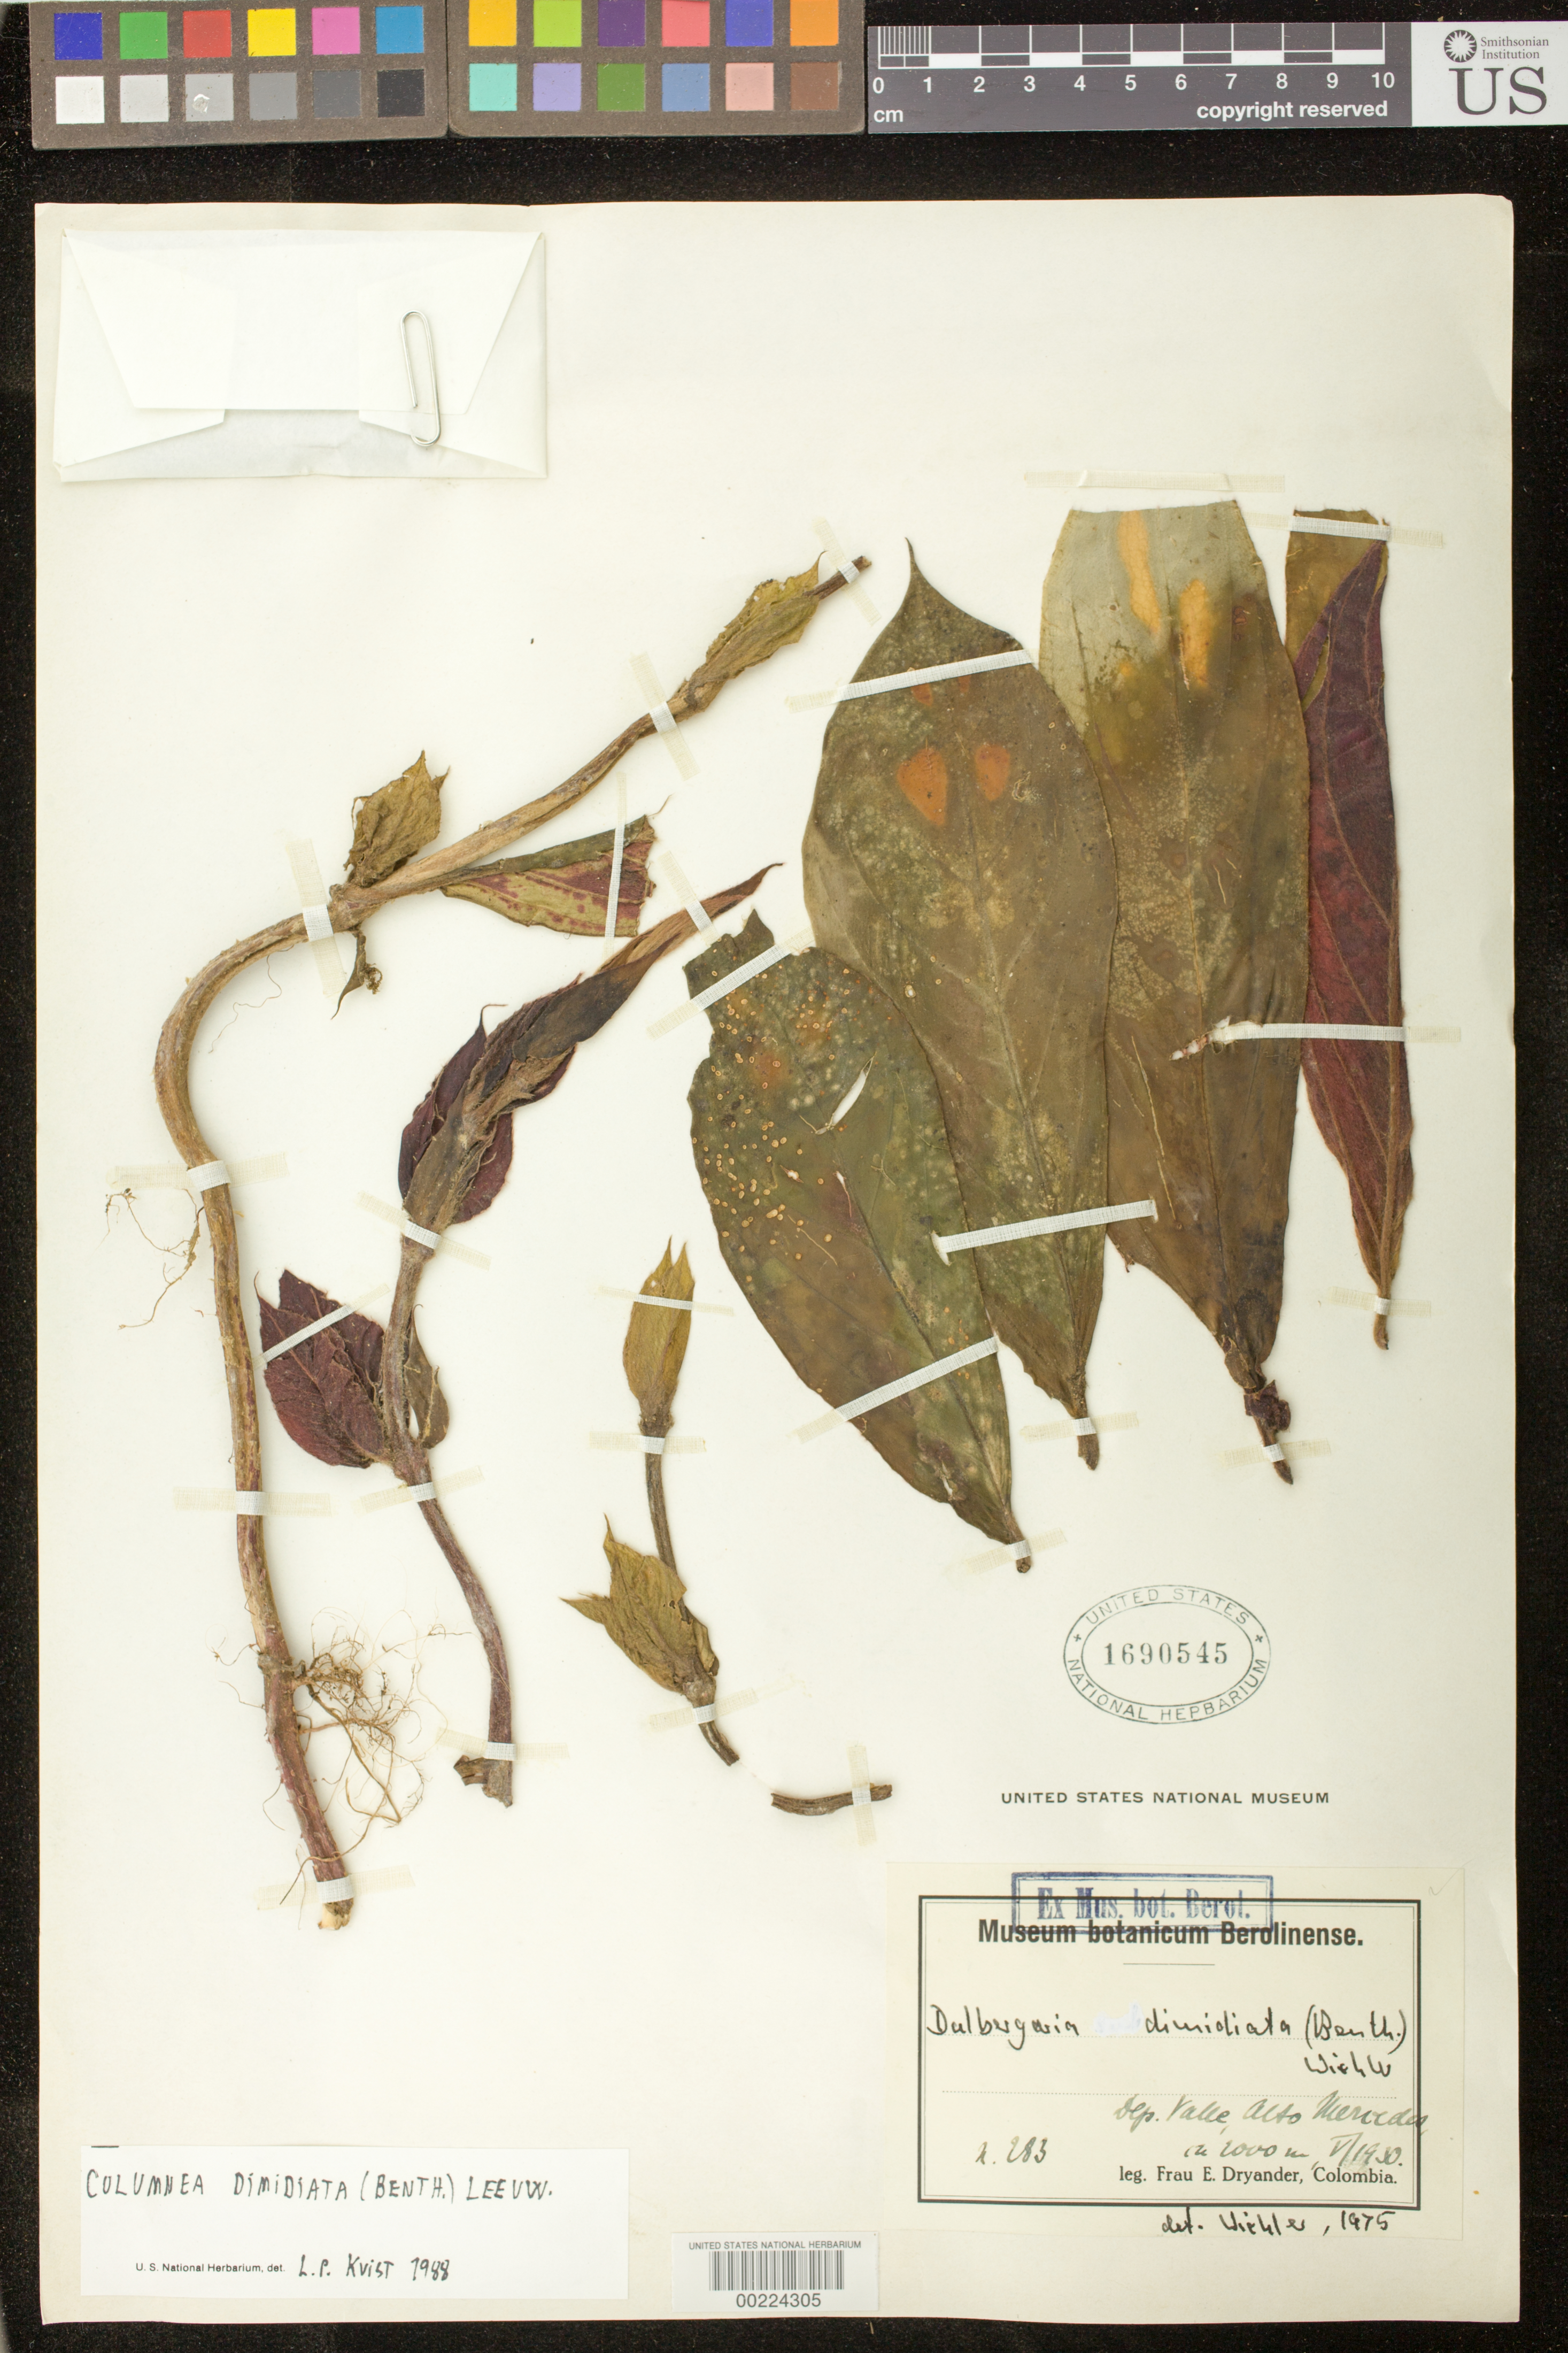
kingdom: Plantae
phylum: Tracheophyta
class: Magnoliopsida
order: Lamiales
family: Gesneriaceae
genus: Columnea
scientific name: Columnea dimidiata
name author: (Benth.) Kuntze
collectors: E. I. Dryander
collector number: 283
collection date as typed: May 1930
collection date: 1930-05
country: Colombia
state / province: Valle del Cauca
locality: Alto Mercedes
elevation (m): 1000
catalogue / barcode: US 1690545